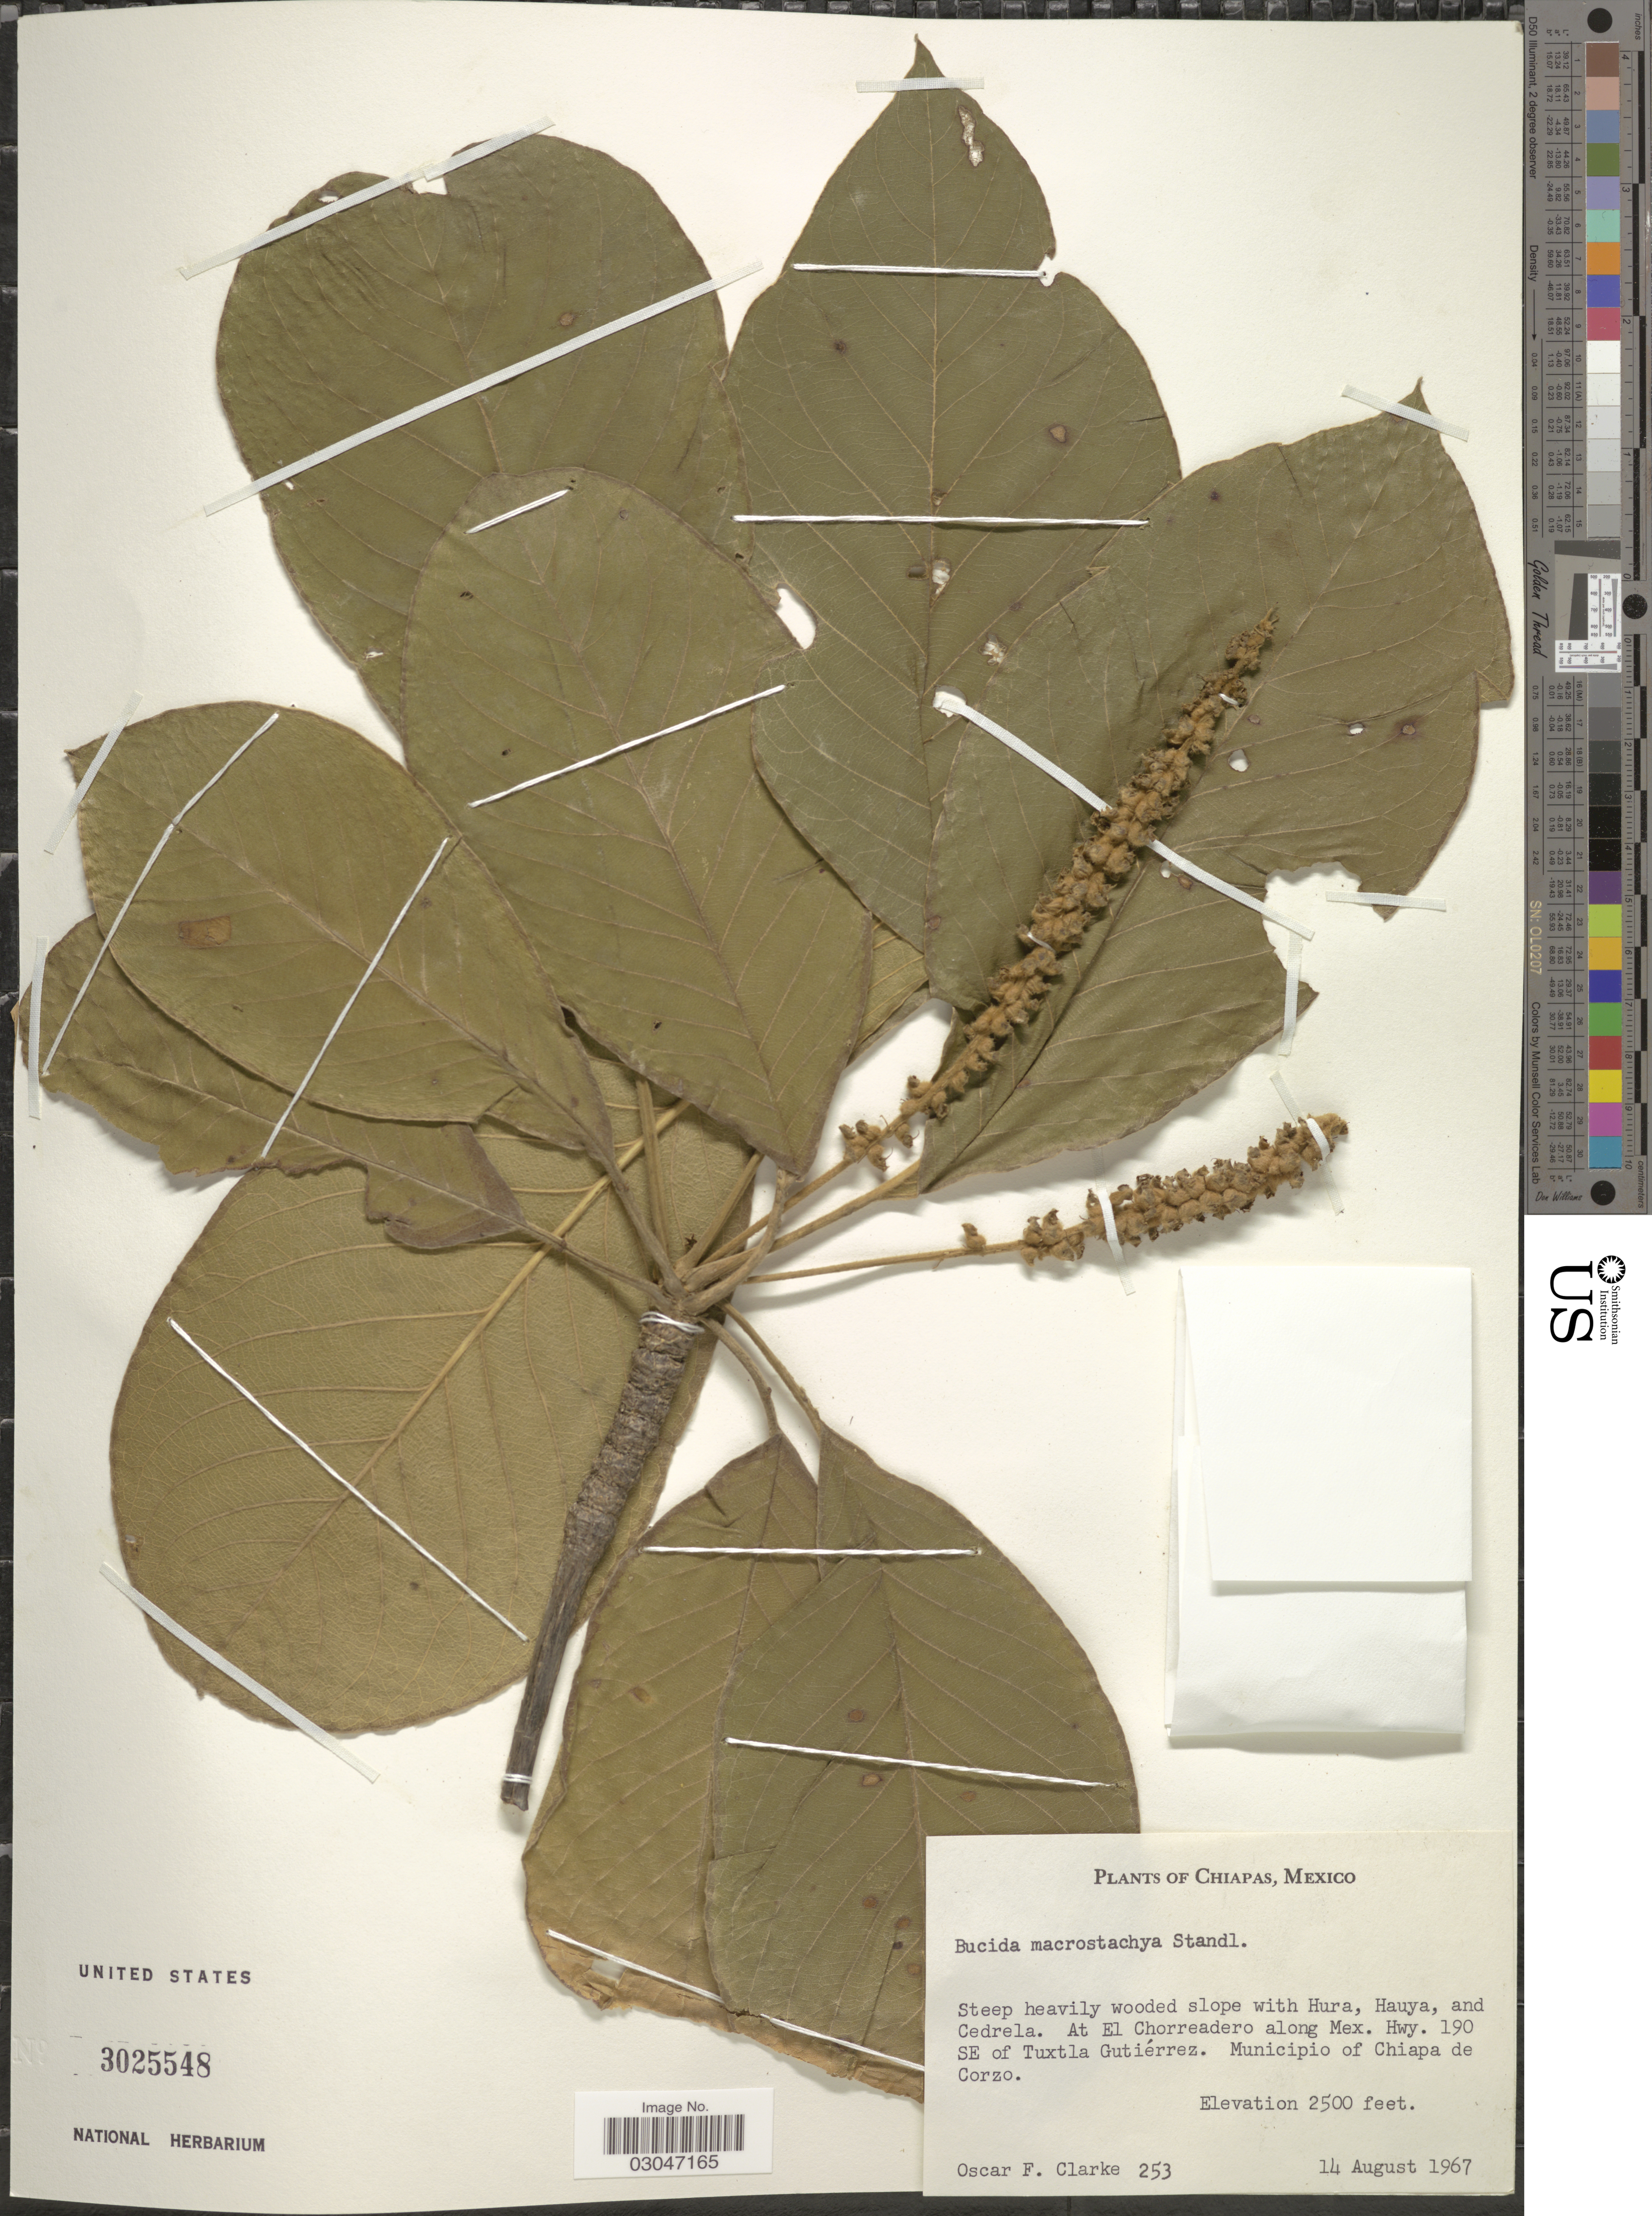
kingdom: Plantae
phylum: Tracheophyta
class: Magnoliopsida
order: Myrtales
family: Combretaceae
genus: Terminalia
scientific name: Terminalia macrostachya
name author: (Standl.) Alwan & Stace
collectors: O. F. Clarke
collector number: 253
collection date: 1967-08-14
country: Mexico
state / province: Chiapas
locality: Steep heavily wooded slope with Hura, Hauya, and Cedrela, At El Chorreadero along Mex. Hwy. 190 SE of Tuxtla Gutiérrez, Municipio of Chiapa de Corzo.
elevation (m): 762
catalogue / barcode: US 3025548